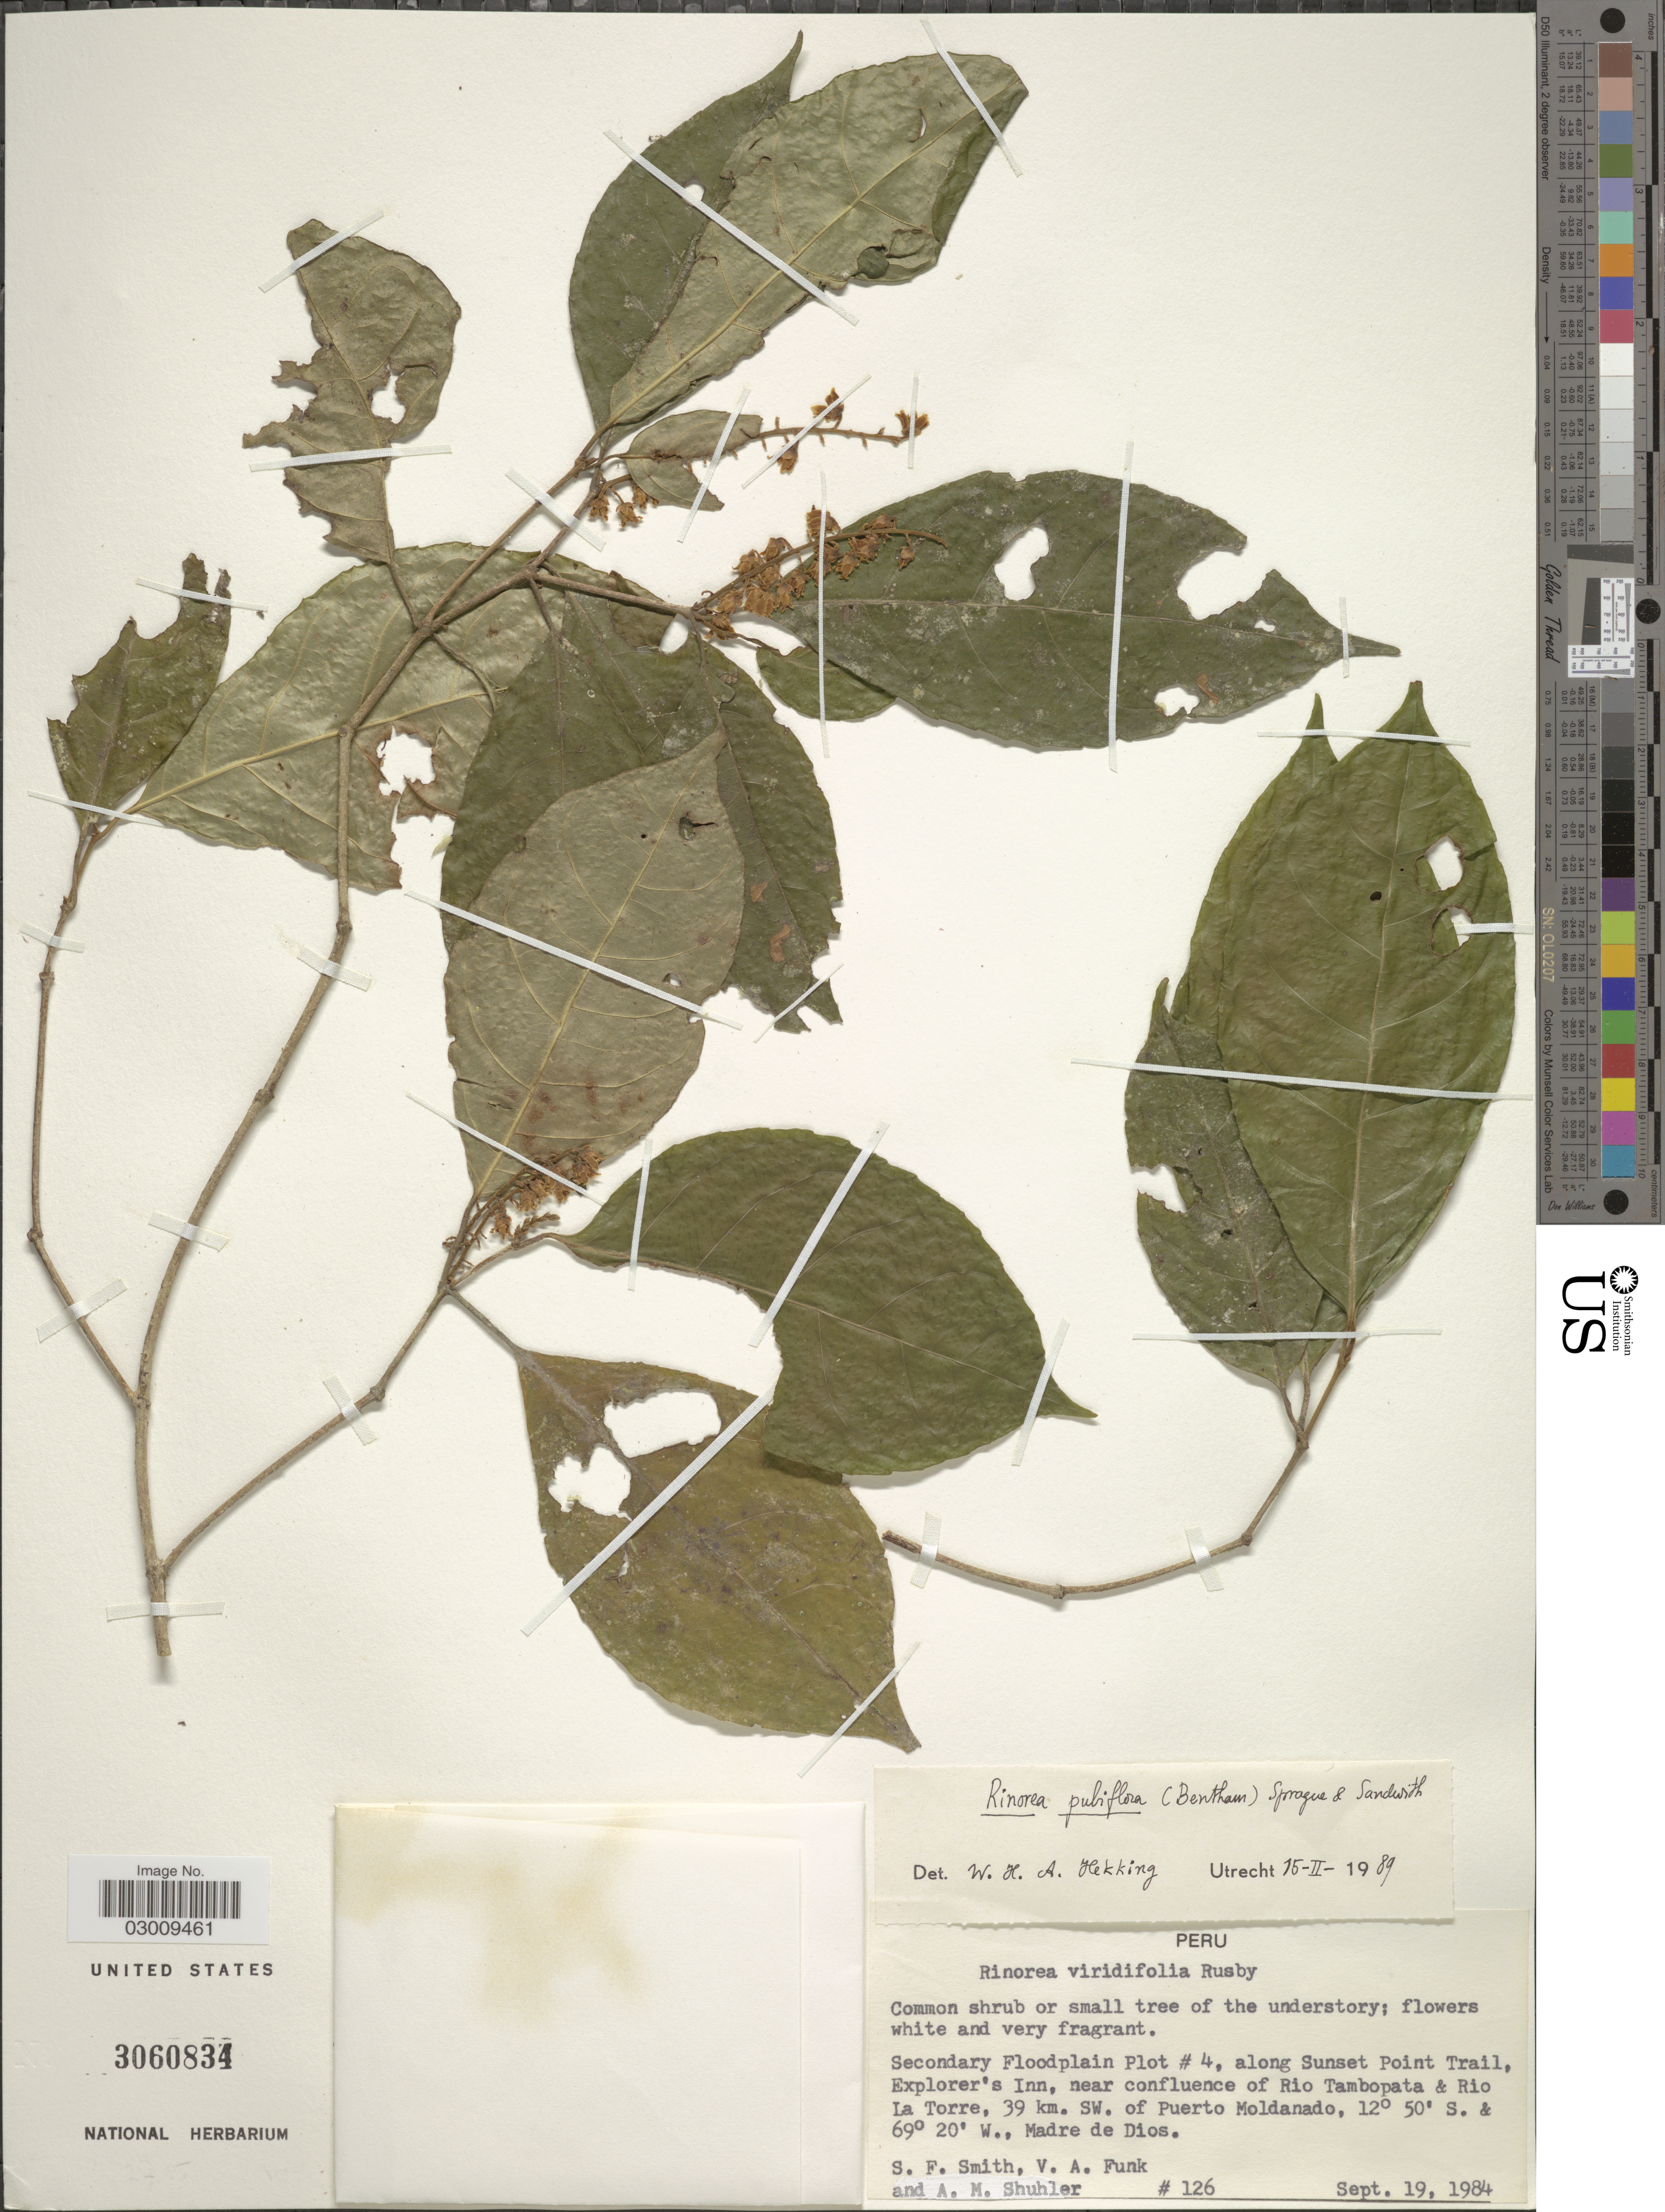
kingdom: Plantae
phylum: Tracheophyta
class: Magnoliopsida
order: Malpighiales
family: Violaceae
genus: Rinorea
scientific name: Rinorea pubiflora var. pubiflora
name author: (Benth.) Sprague & Sandwith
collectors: S.F. Smith, V. Funk & A. Shuhler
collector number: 126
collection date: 1984-09-19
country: Peru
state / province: Madre de Dios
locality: Secondary Floodplain Plot # 4, along Sunset Point Trail, Explorer's Inn, near confluence of Rio Tambopata & Rio La Torre, 39 km. SW. of Puerto Moldanado, Madre de Dios.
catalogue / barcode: US 3060834